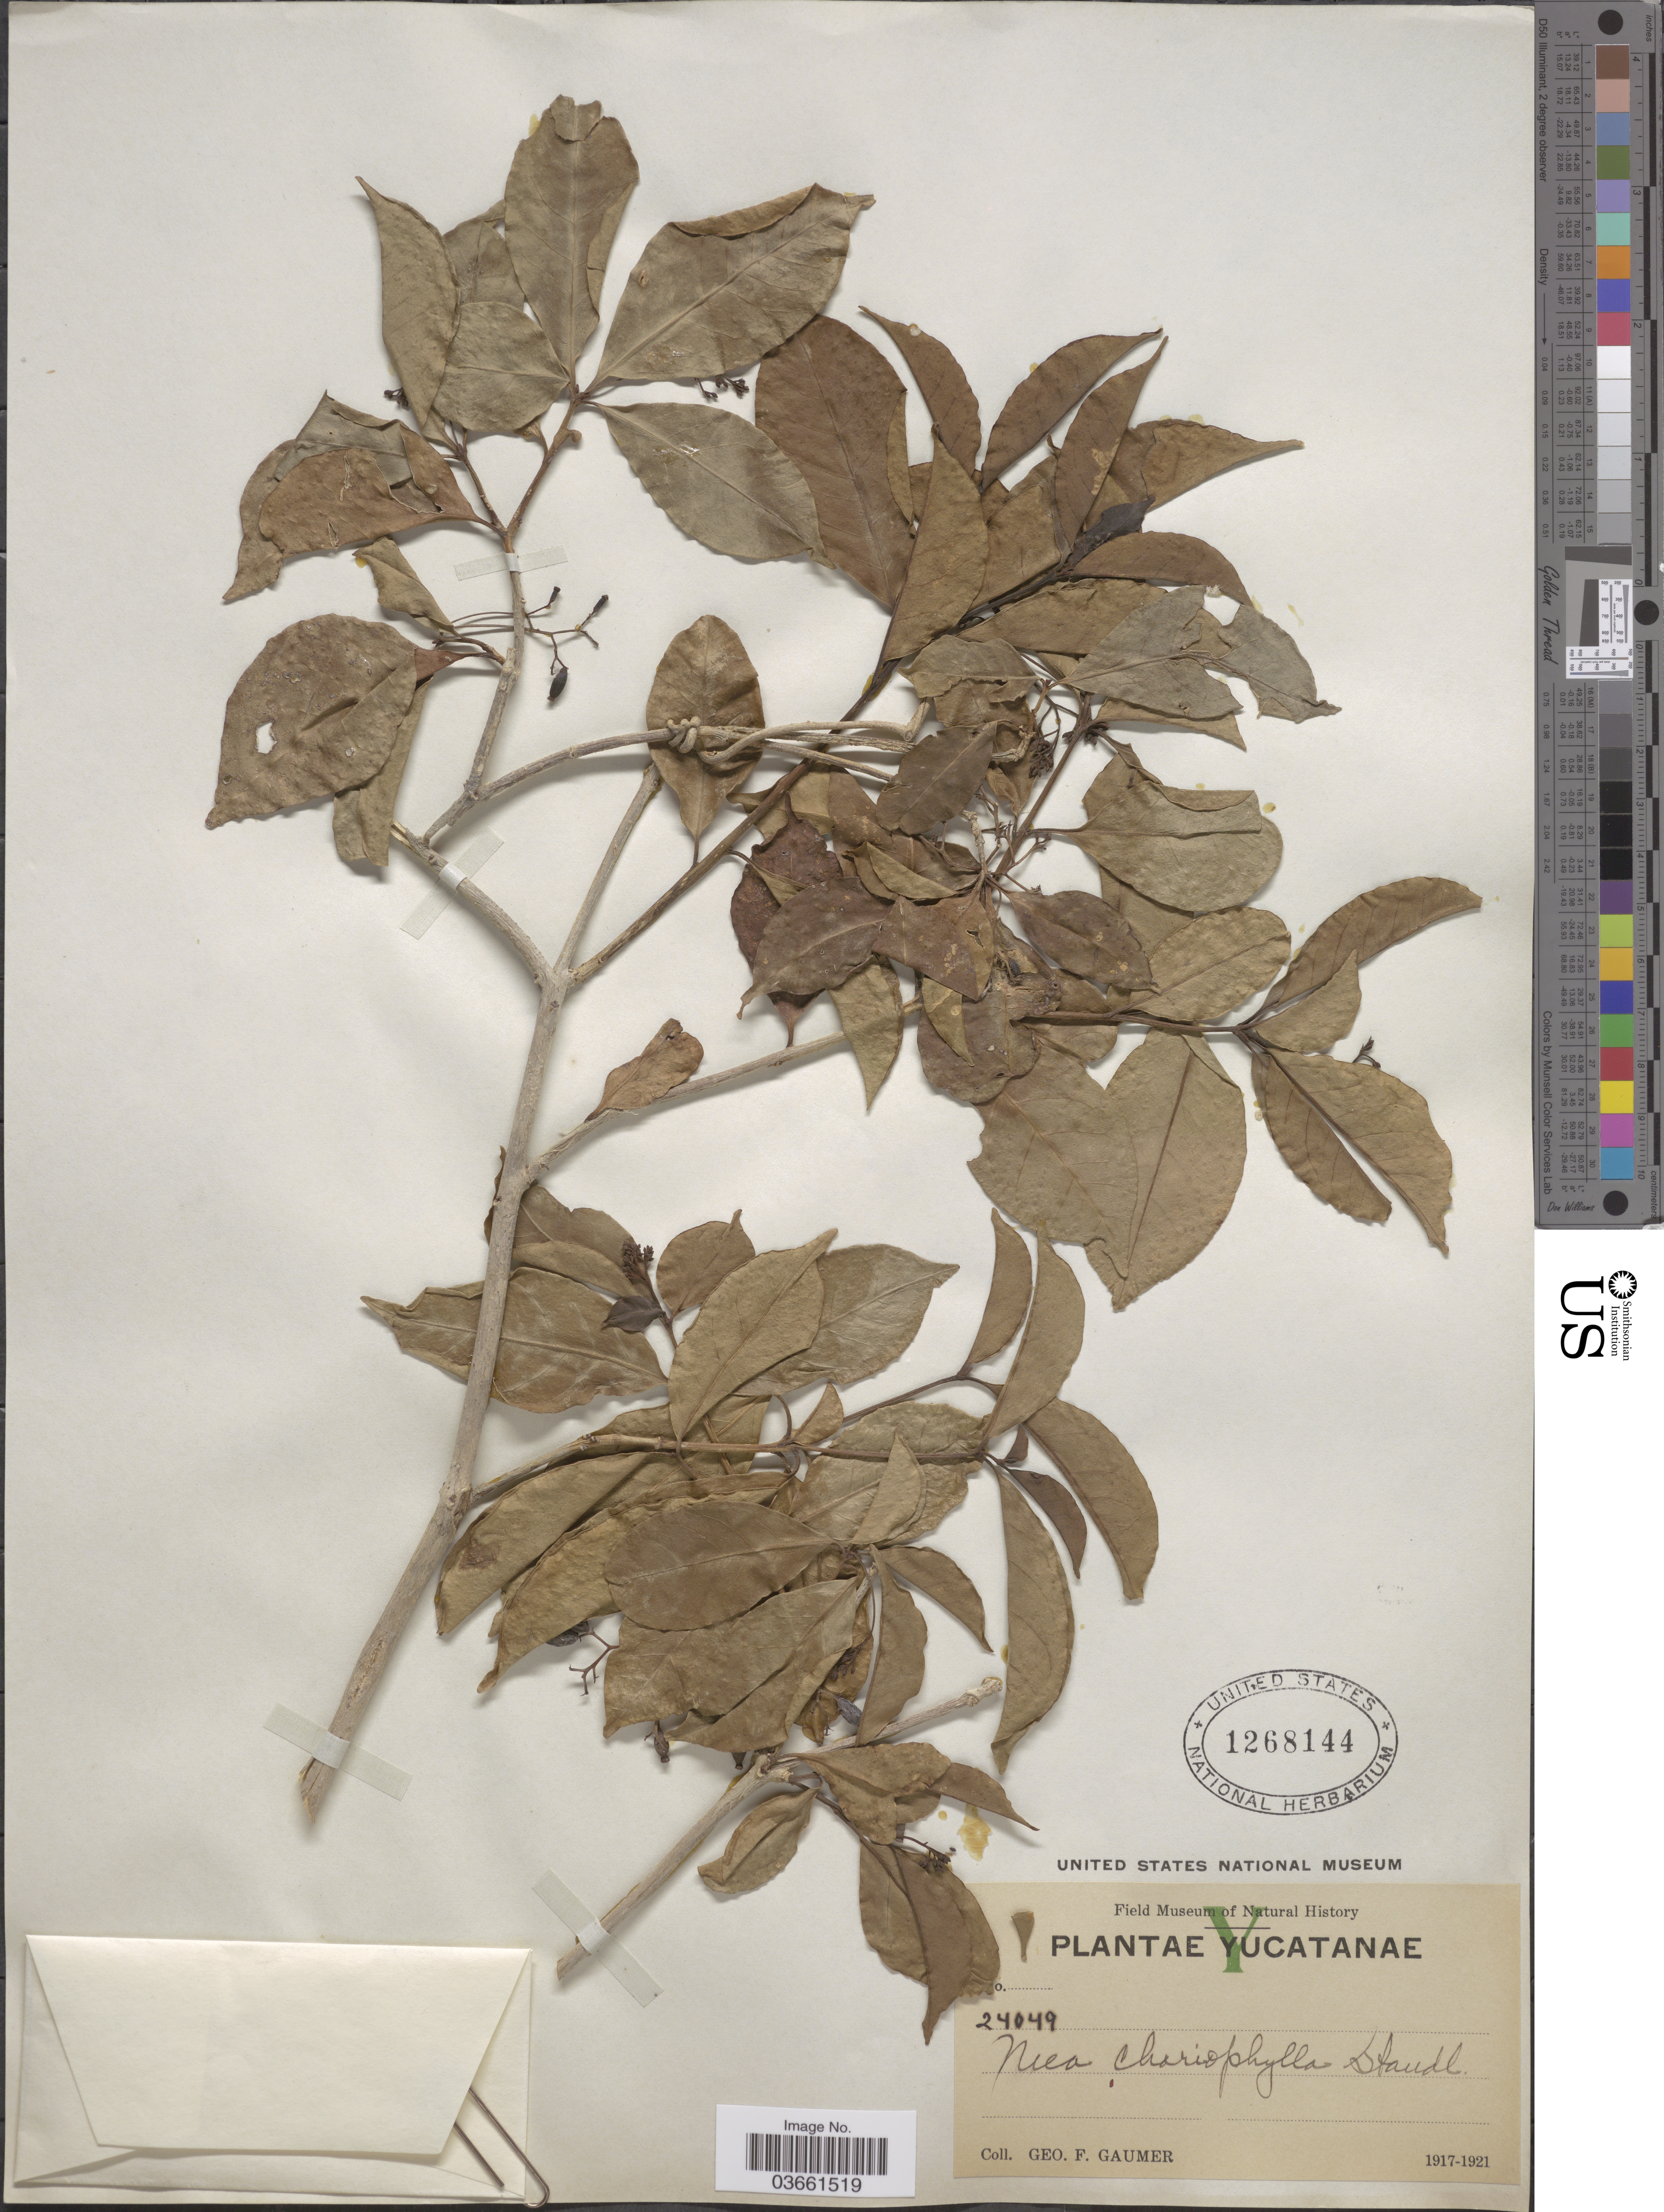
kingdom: Plantae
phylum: Tracheophyta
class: Magnoliopsida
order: Caryophyllales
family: Nyctaginaceae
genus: Neea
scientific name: Neea choriophylla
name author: Standl.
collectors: G. F. Gaumer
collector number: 24049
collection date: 1917/1921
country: Mexico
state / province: Yucatán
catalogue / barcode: US 1268144